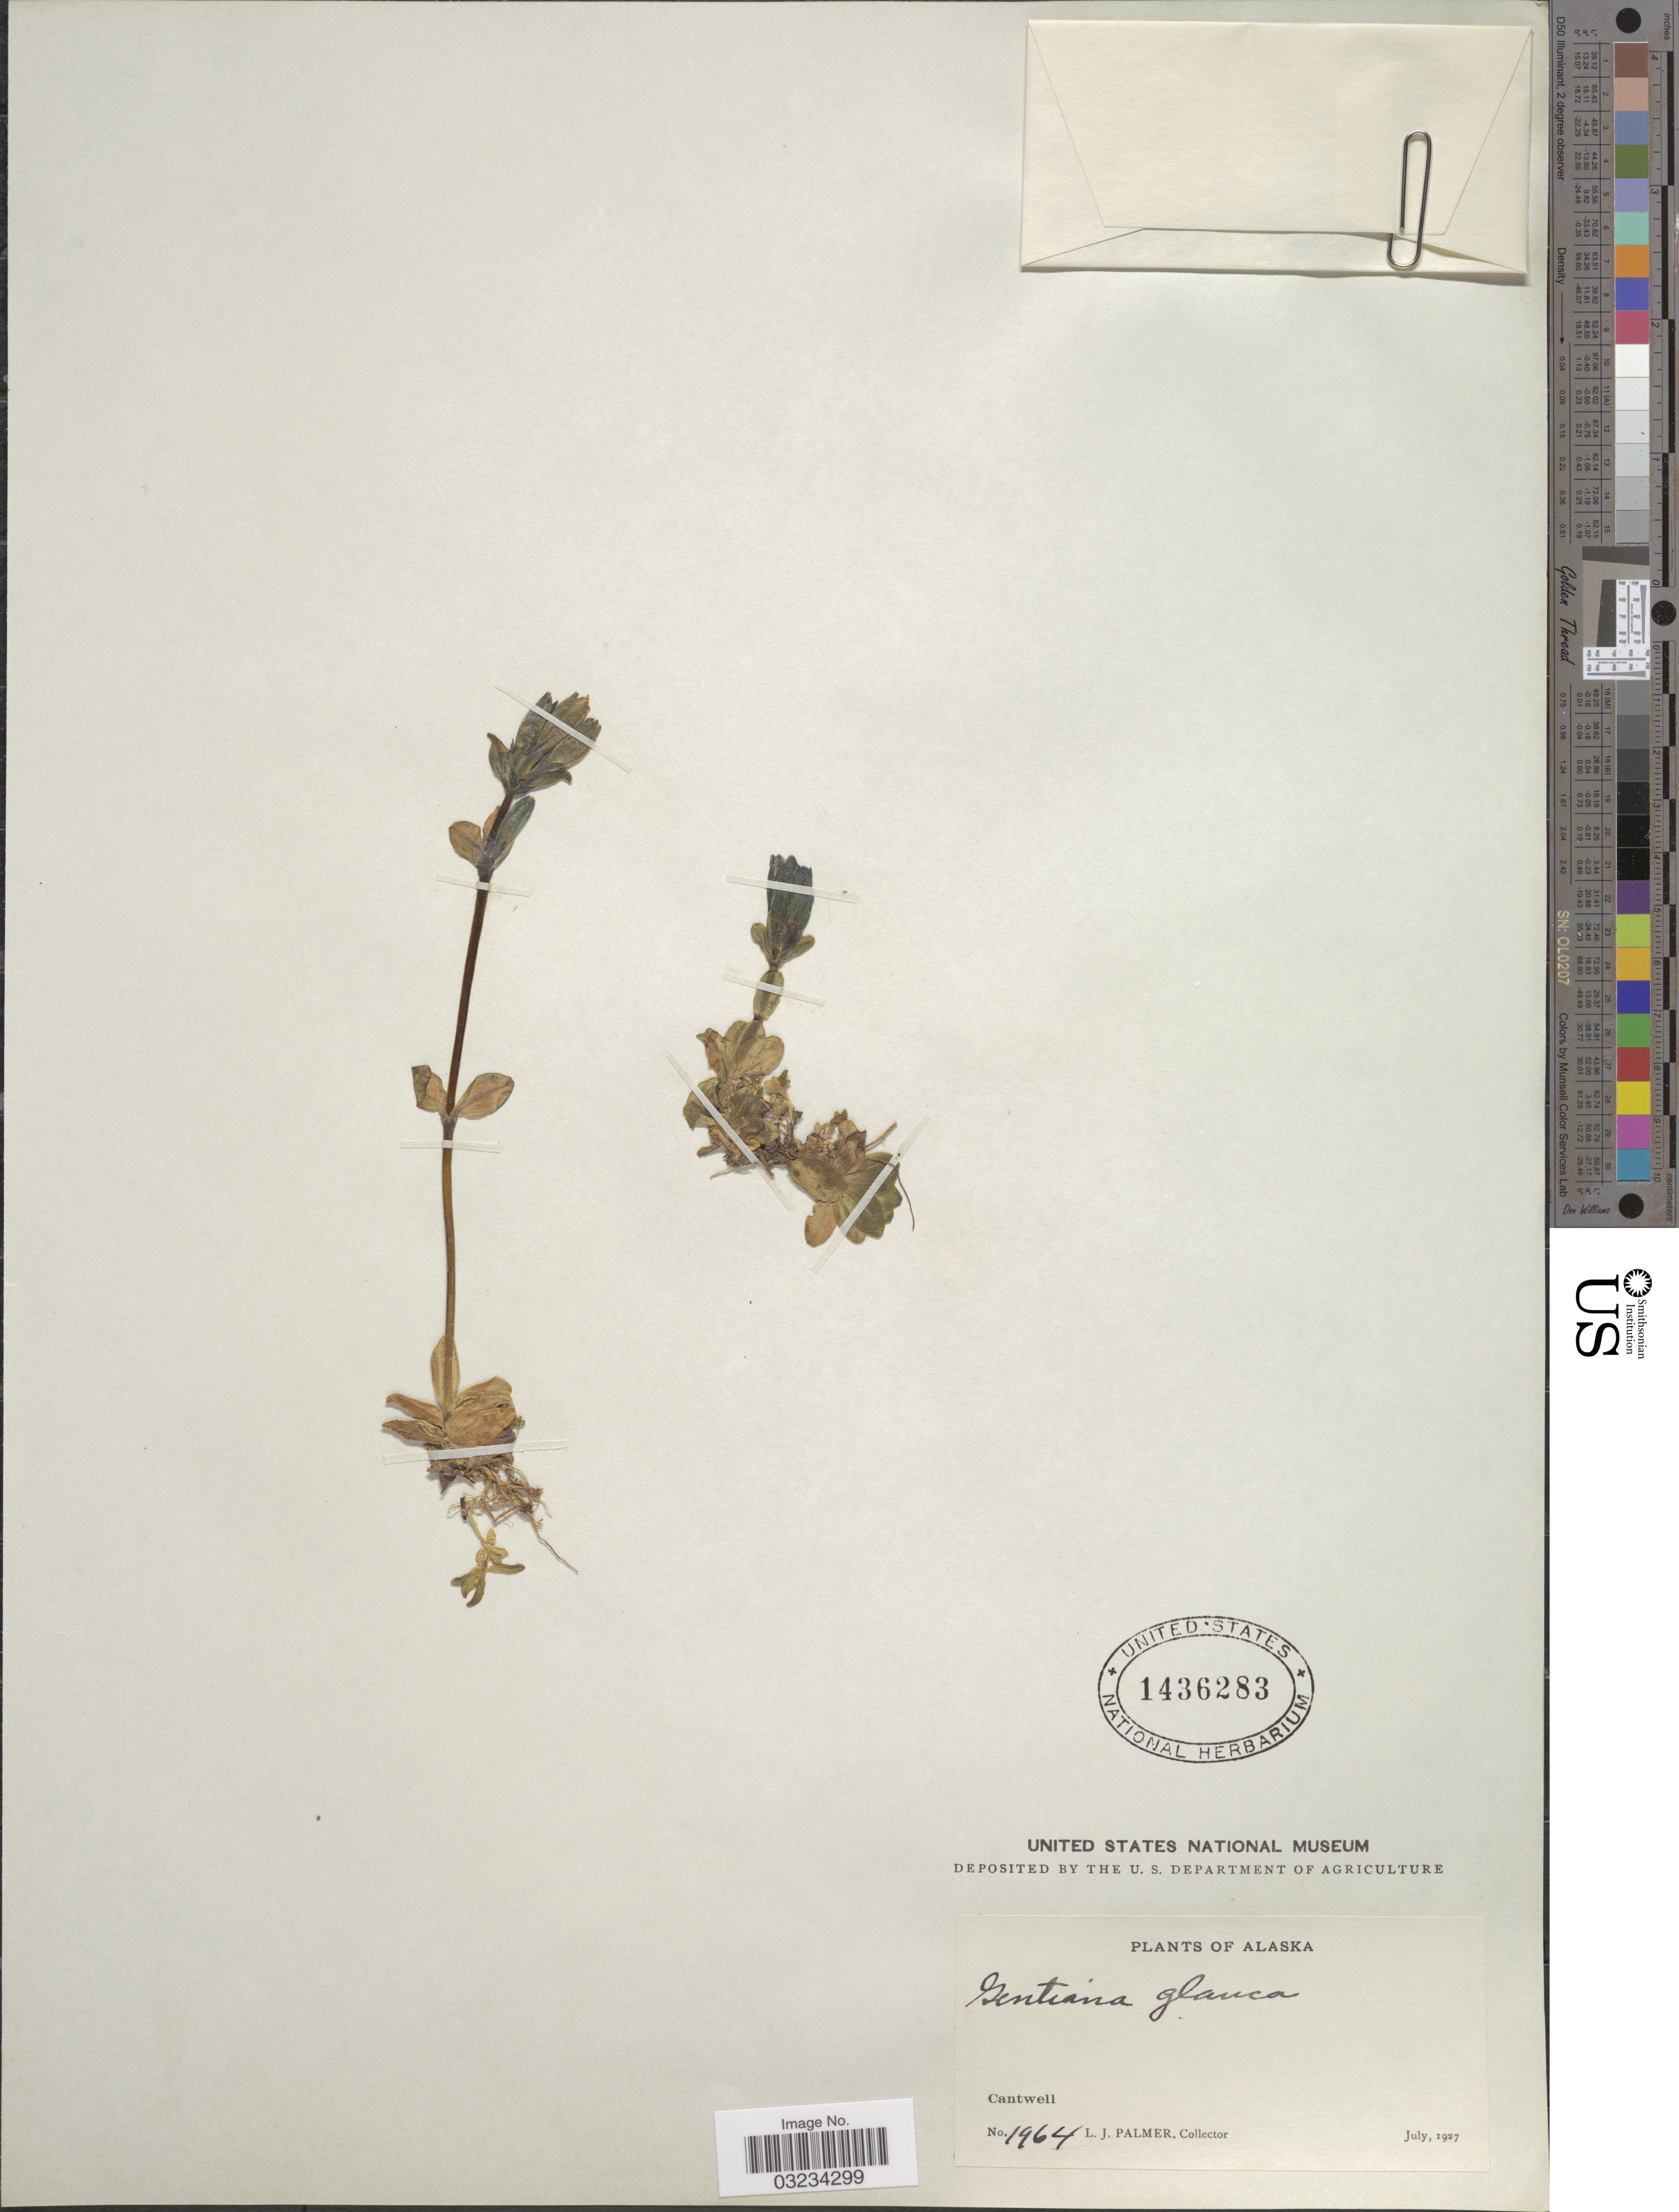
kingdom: Plantae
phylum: Tracheophyta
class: Magnoliopsida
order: Gentianales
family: Gentianaceae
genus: Gentiana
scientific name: Gentiana glauca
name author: Pall.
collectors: L. J. Palmer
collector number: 1964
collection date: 1927-07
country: United States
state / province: Alaska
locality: Cantwell.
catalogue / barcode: US 1436283